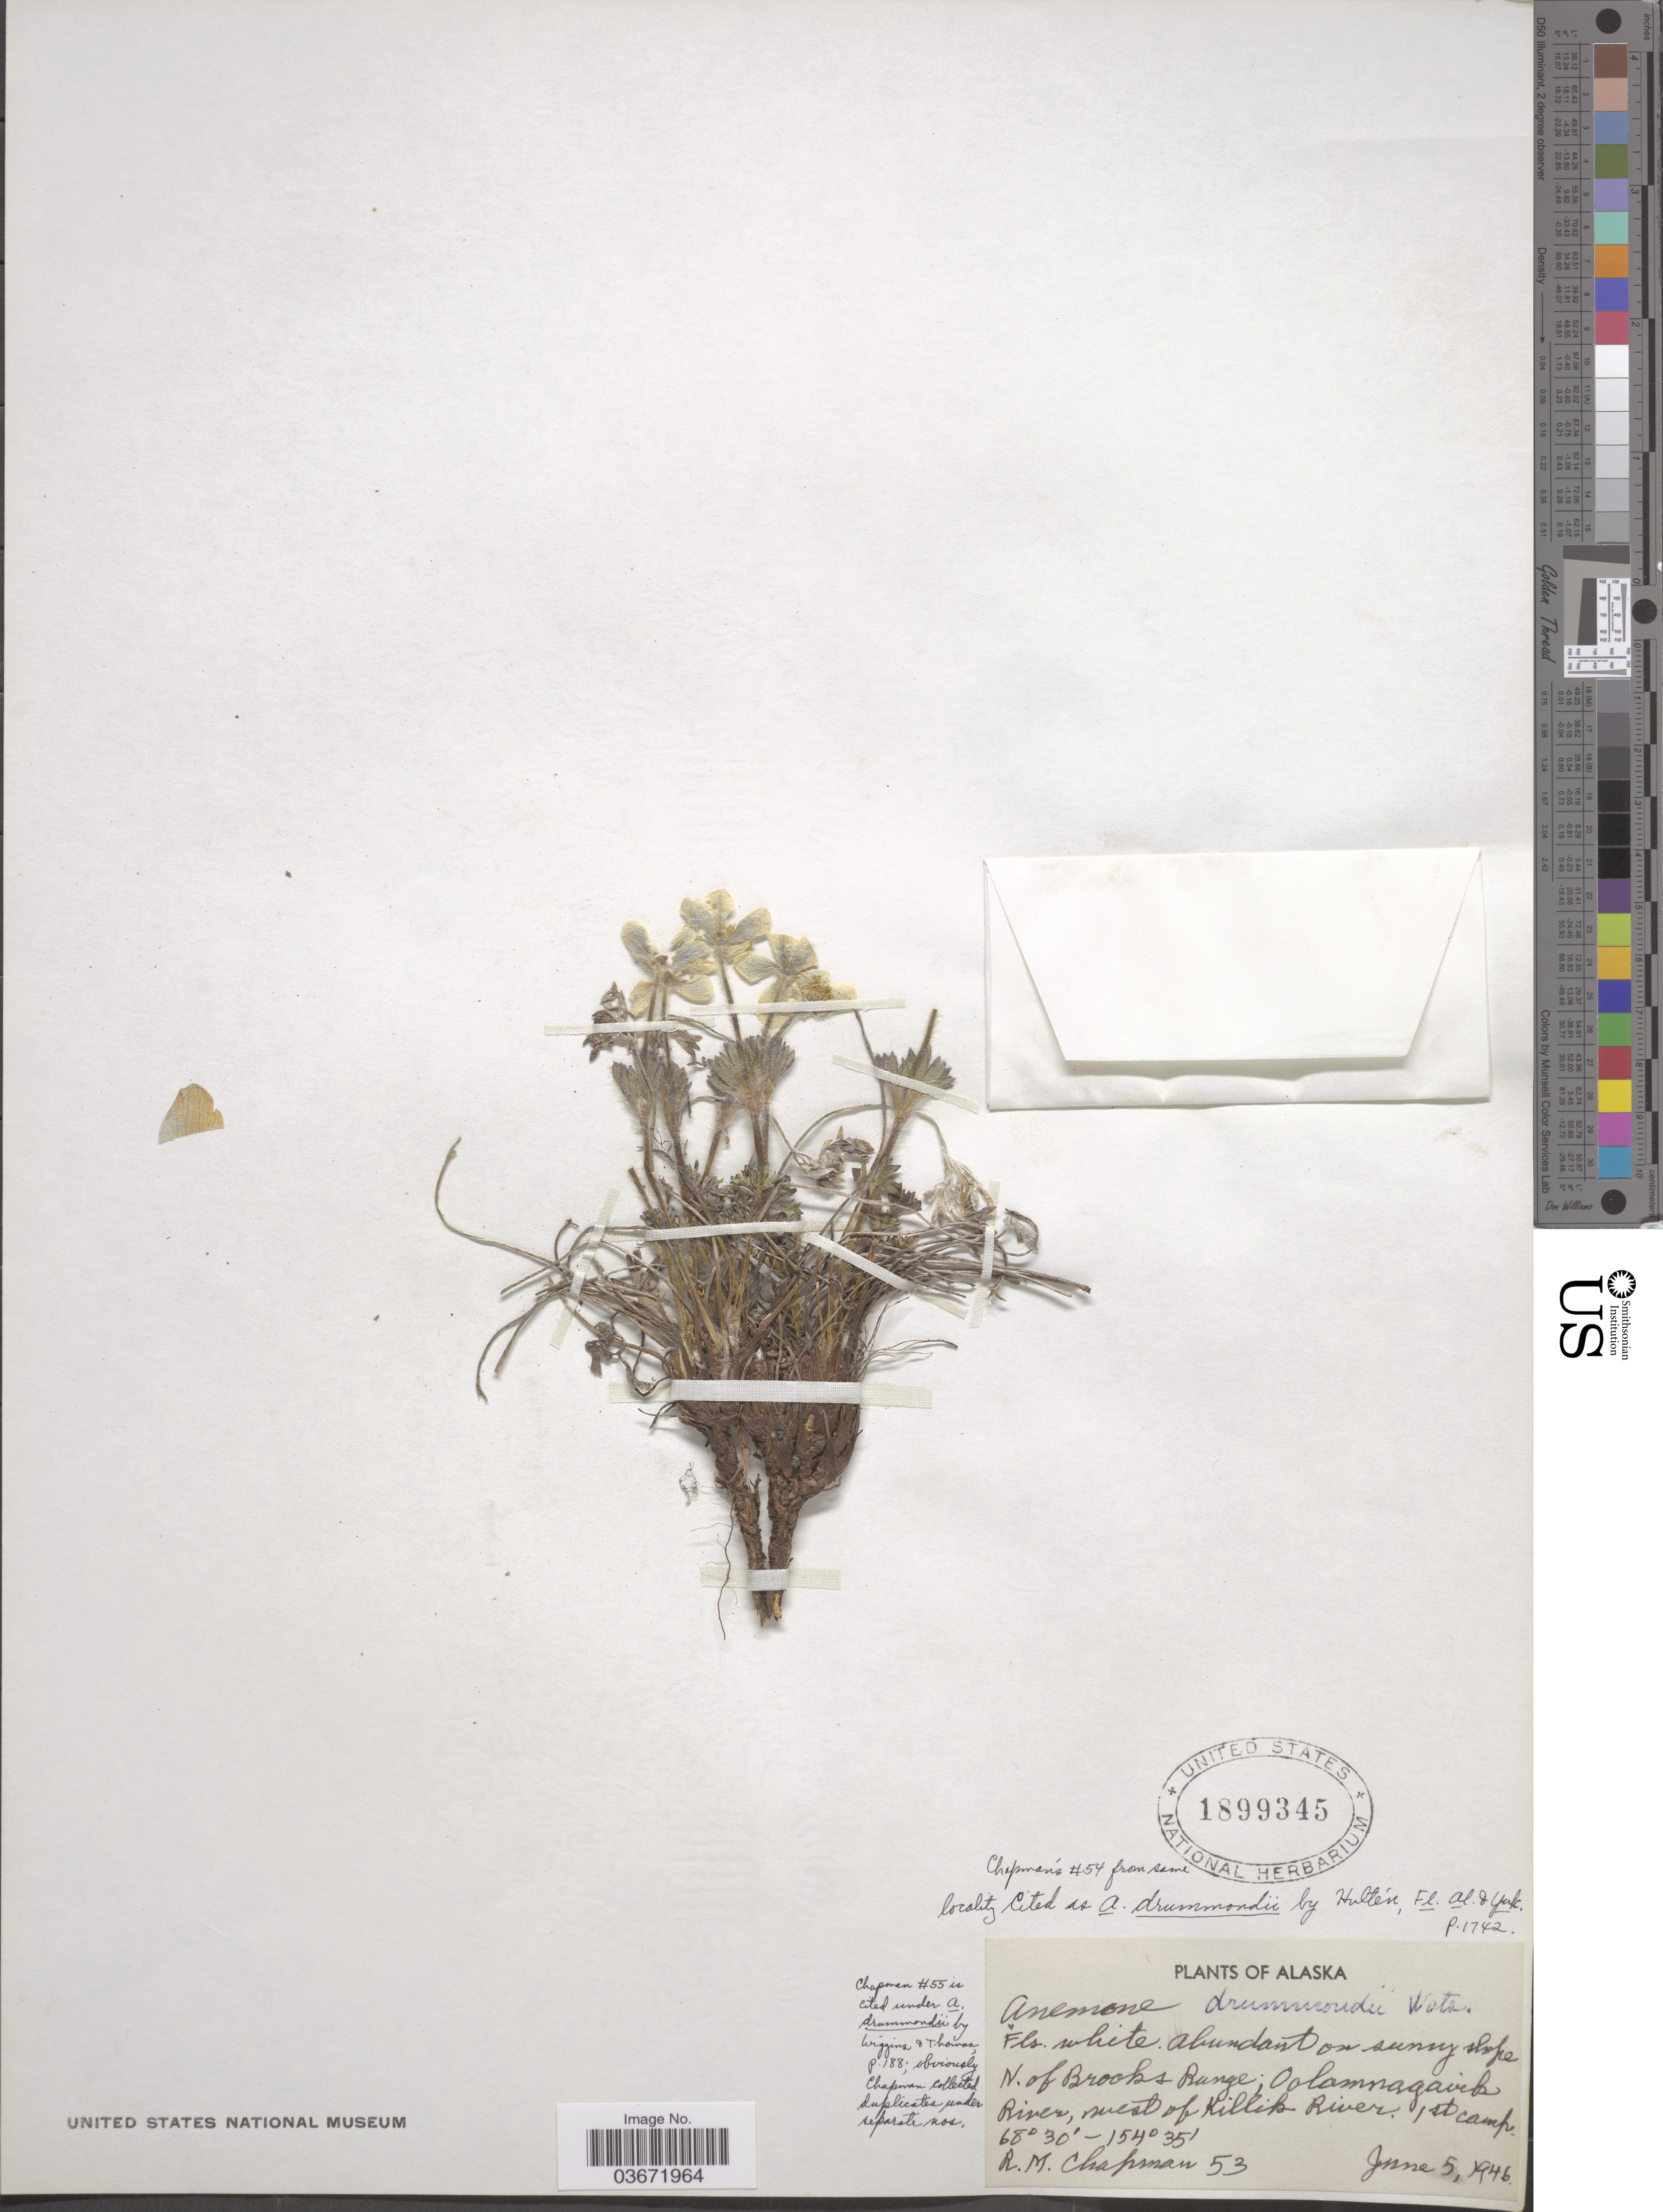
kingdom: Plantae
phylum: Tracheophyta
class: Magnoliopsida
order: Ranunculales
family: Ranunculaceae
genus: Anemone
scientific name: Anemone drummondii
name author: S. Watson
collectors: R. M. Chapman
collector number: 53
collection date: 1946-06-05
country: United States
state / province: Alaska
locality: N. of Brooks Range; Oolamnagavik River, west of Killik River. 1st camp.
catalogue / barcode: US 1899345